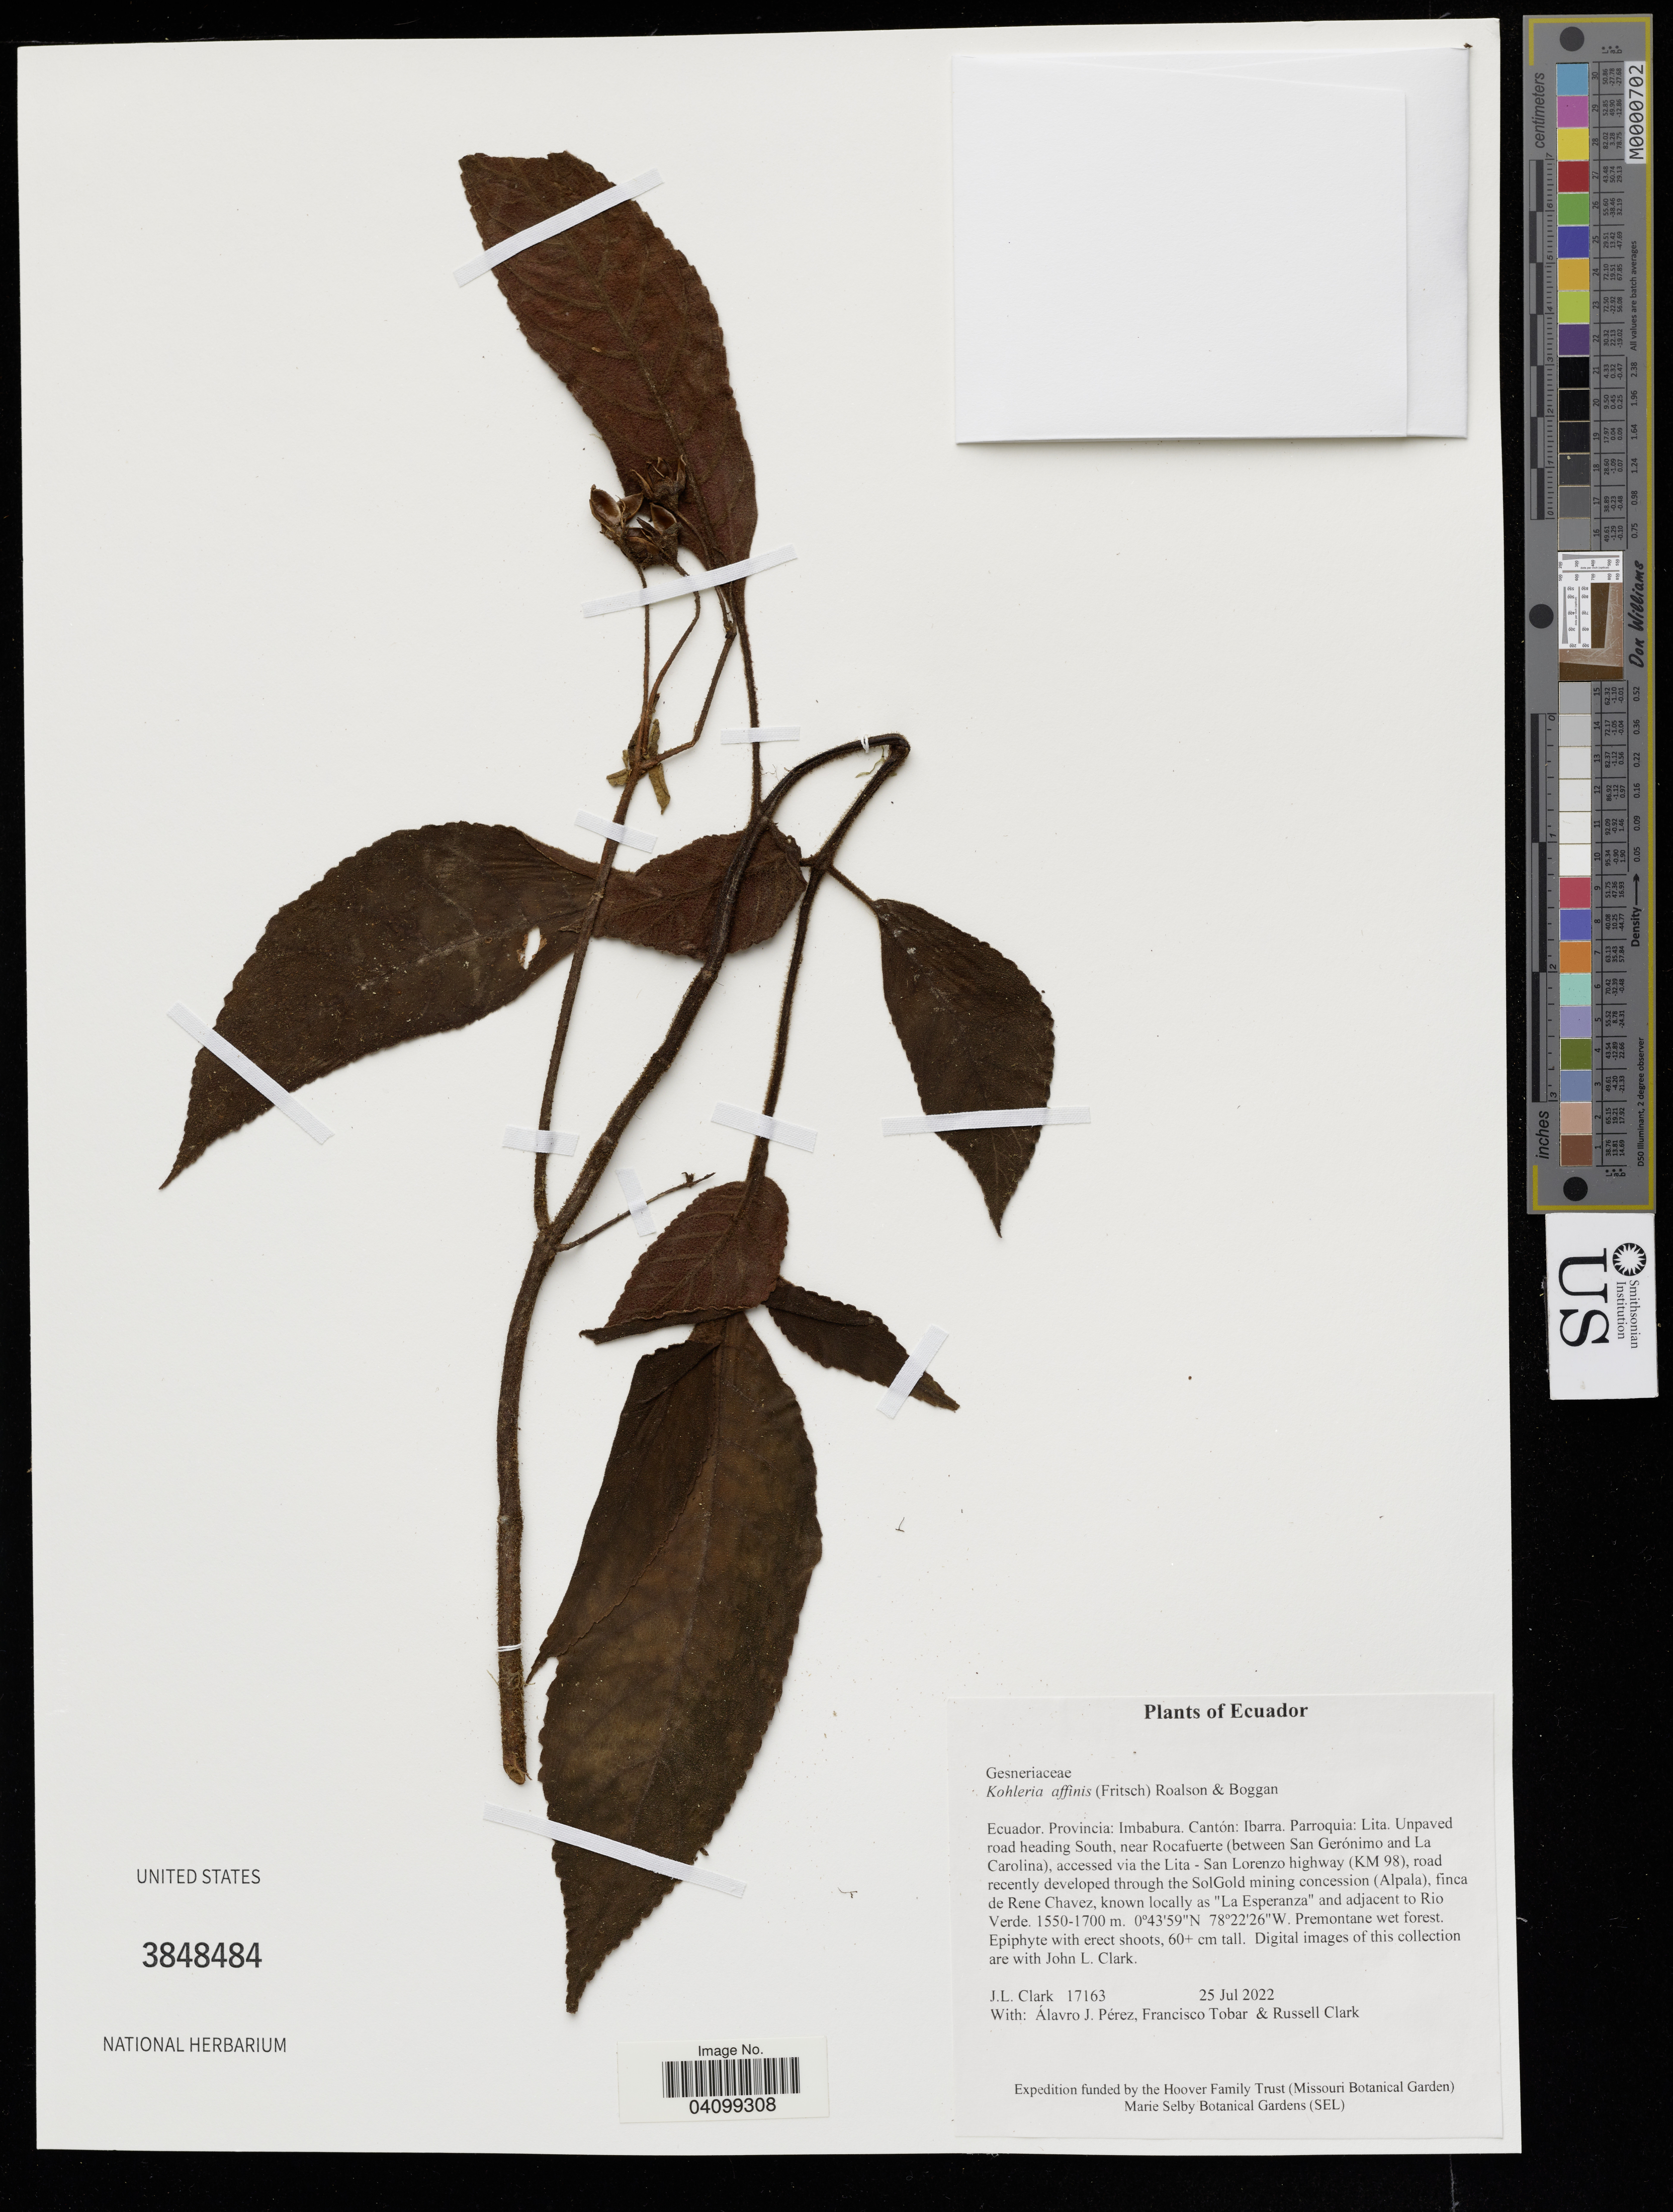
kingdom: Plantae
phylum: Tracheophyta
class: Magnoliopsida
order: Lamiales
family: Gesneriaceae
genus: Kohleria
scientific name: Kohleria affinis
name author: (Fritsch) Roalson & Boggan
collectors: J. Clark, A. J. Pérez C. & F. Tobar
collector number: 17163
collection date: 2022-07-25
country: Ecuador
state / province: Imbabura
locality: Cantón: Ibarra. Parroquia: Lita. Unpaved road heading South, near Rocafuerte (between San Gerónimo and La Carolina), accessed via the Lita - San Lorenzo highway (KM 98), road recently developed through the SolGold mining concession (Alpala), finca de Rene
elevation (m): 1550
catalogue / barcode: US 3848484